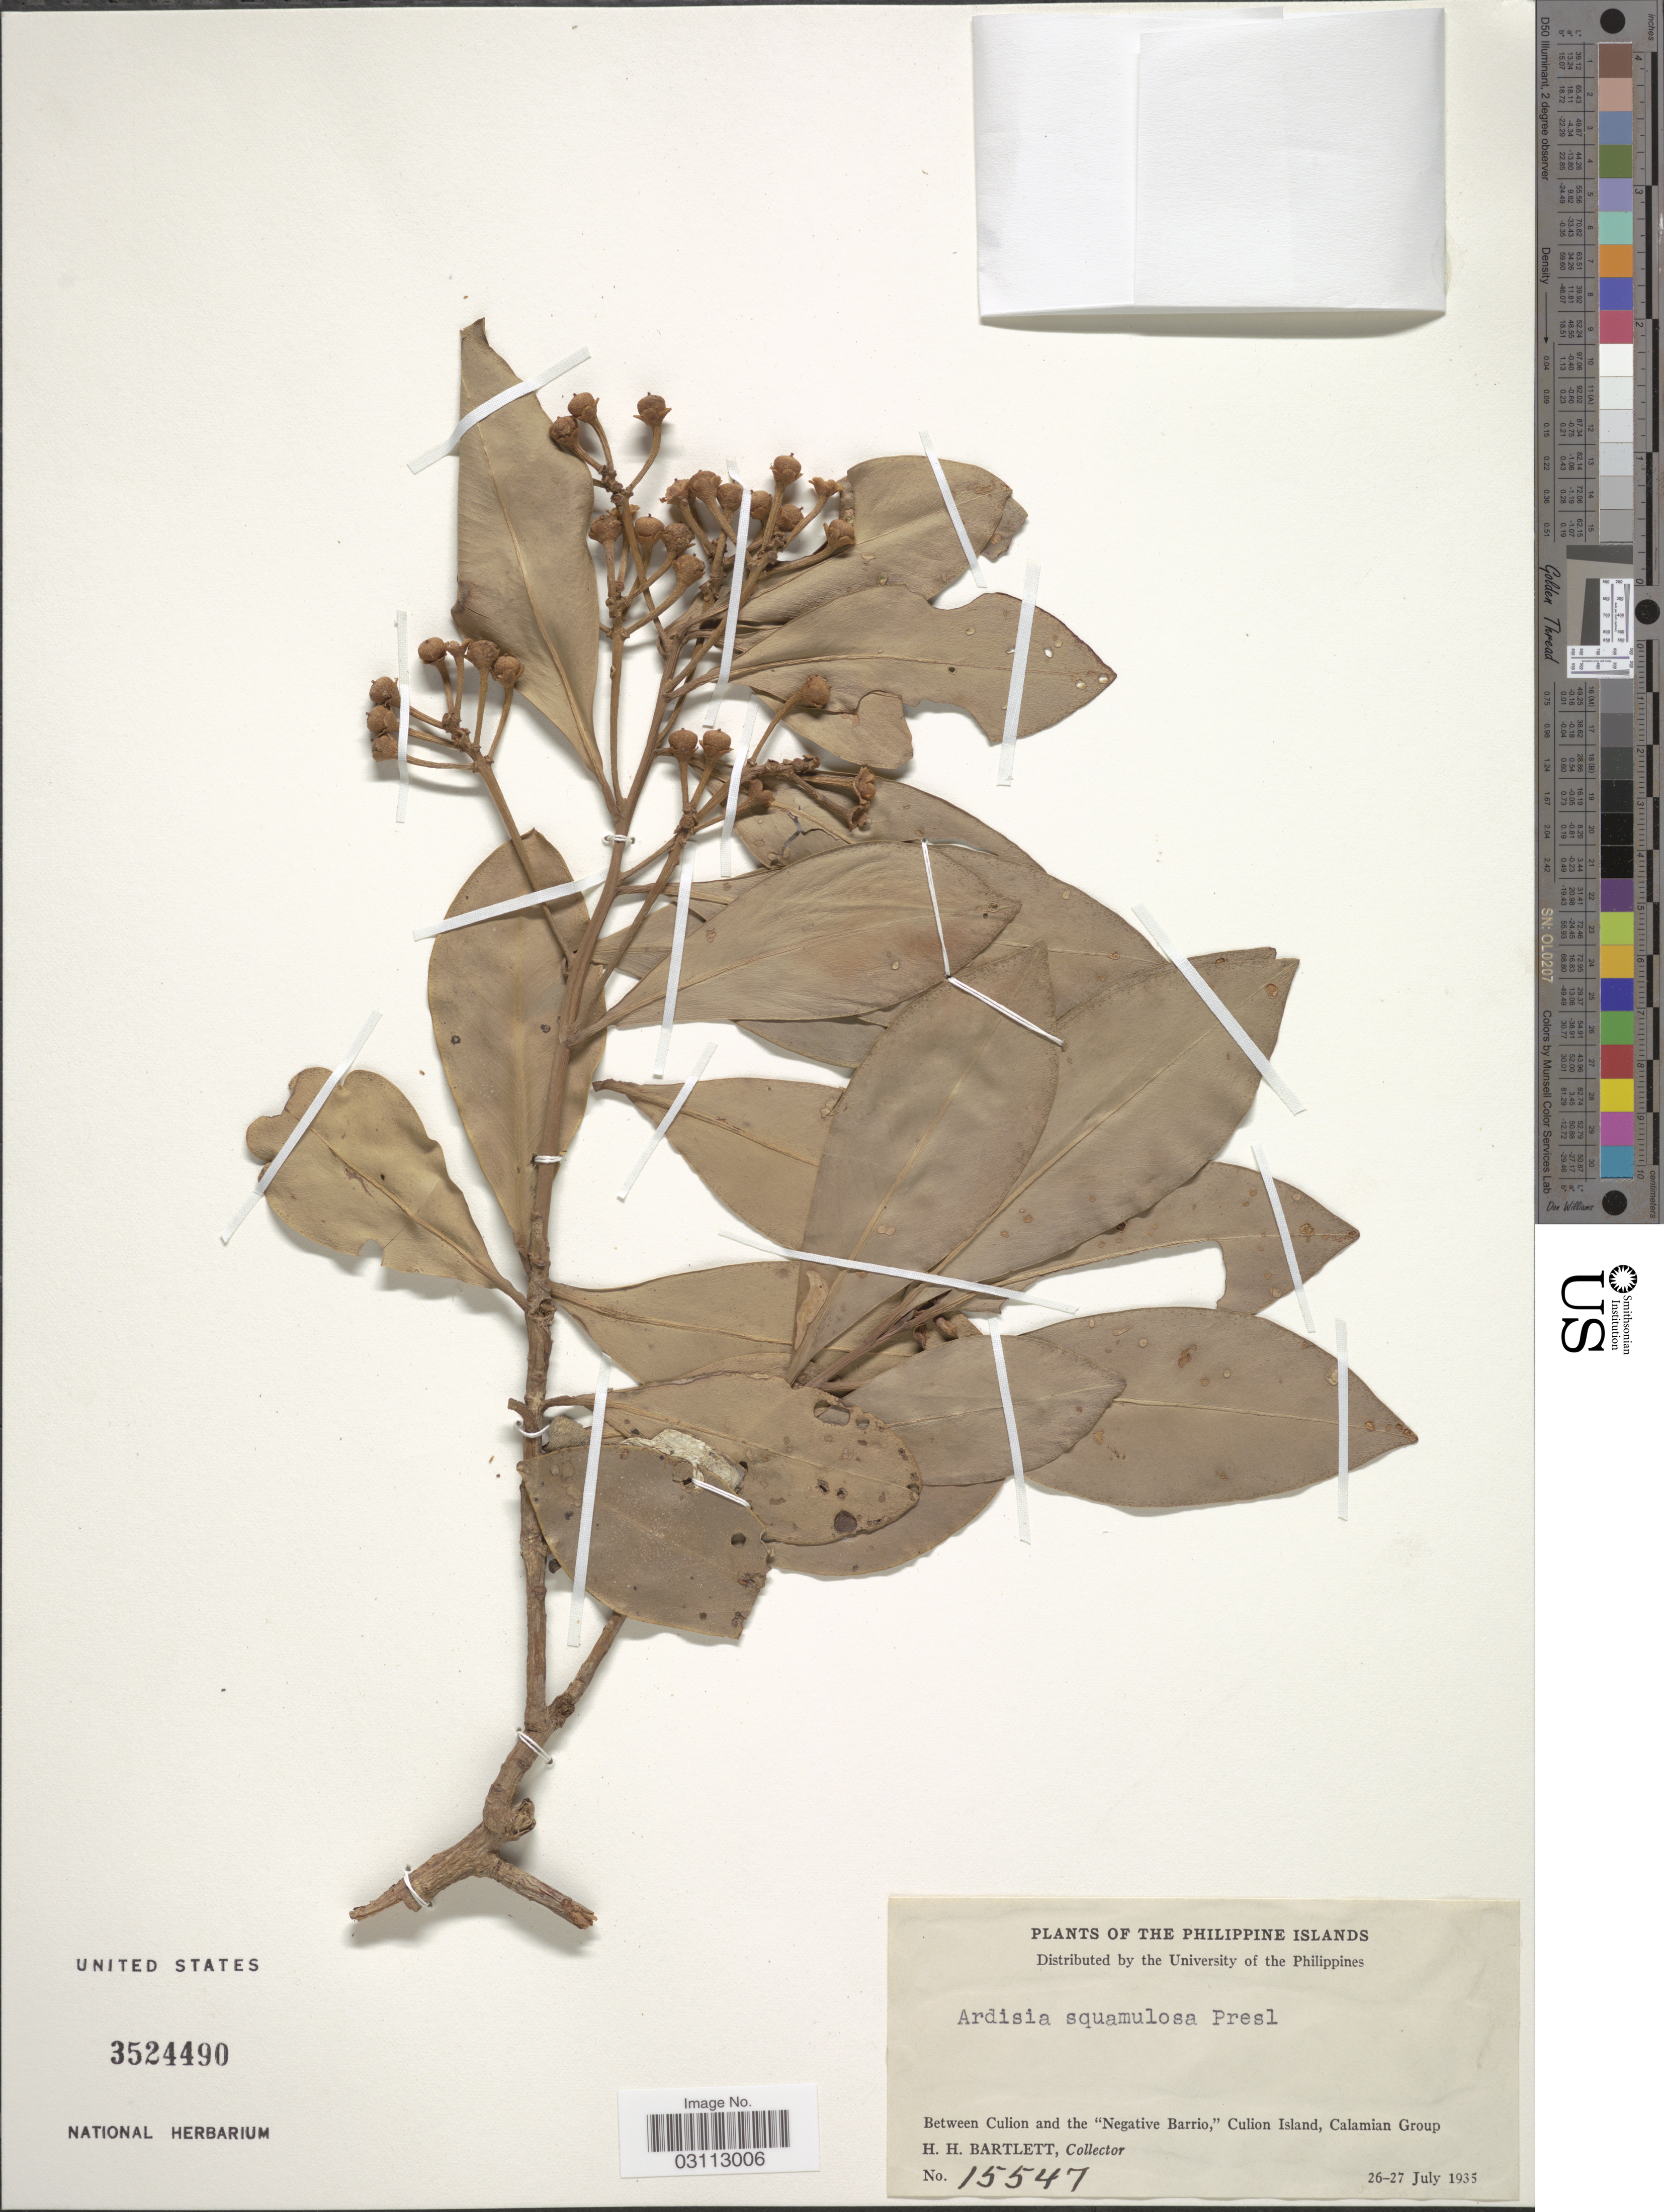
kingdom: Plantae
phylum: Tracheophyta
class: Magnoliopsida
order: Ericales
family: Primulaceae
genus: Ardisia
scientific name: Ardisia squamulosa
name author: C. Presl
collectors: H. H. Bartlett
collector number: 15547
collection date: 1935-07-26/1935-07-27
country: Philippines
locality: Between Culion and the "Negative Barrio," Culion Island, Calamian Group.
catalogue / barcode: US 3524490